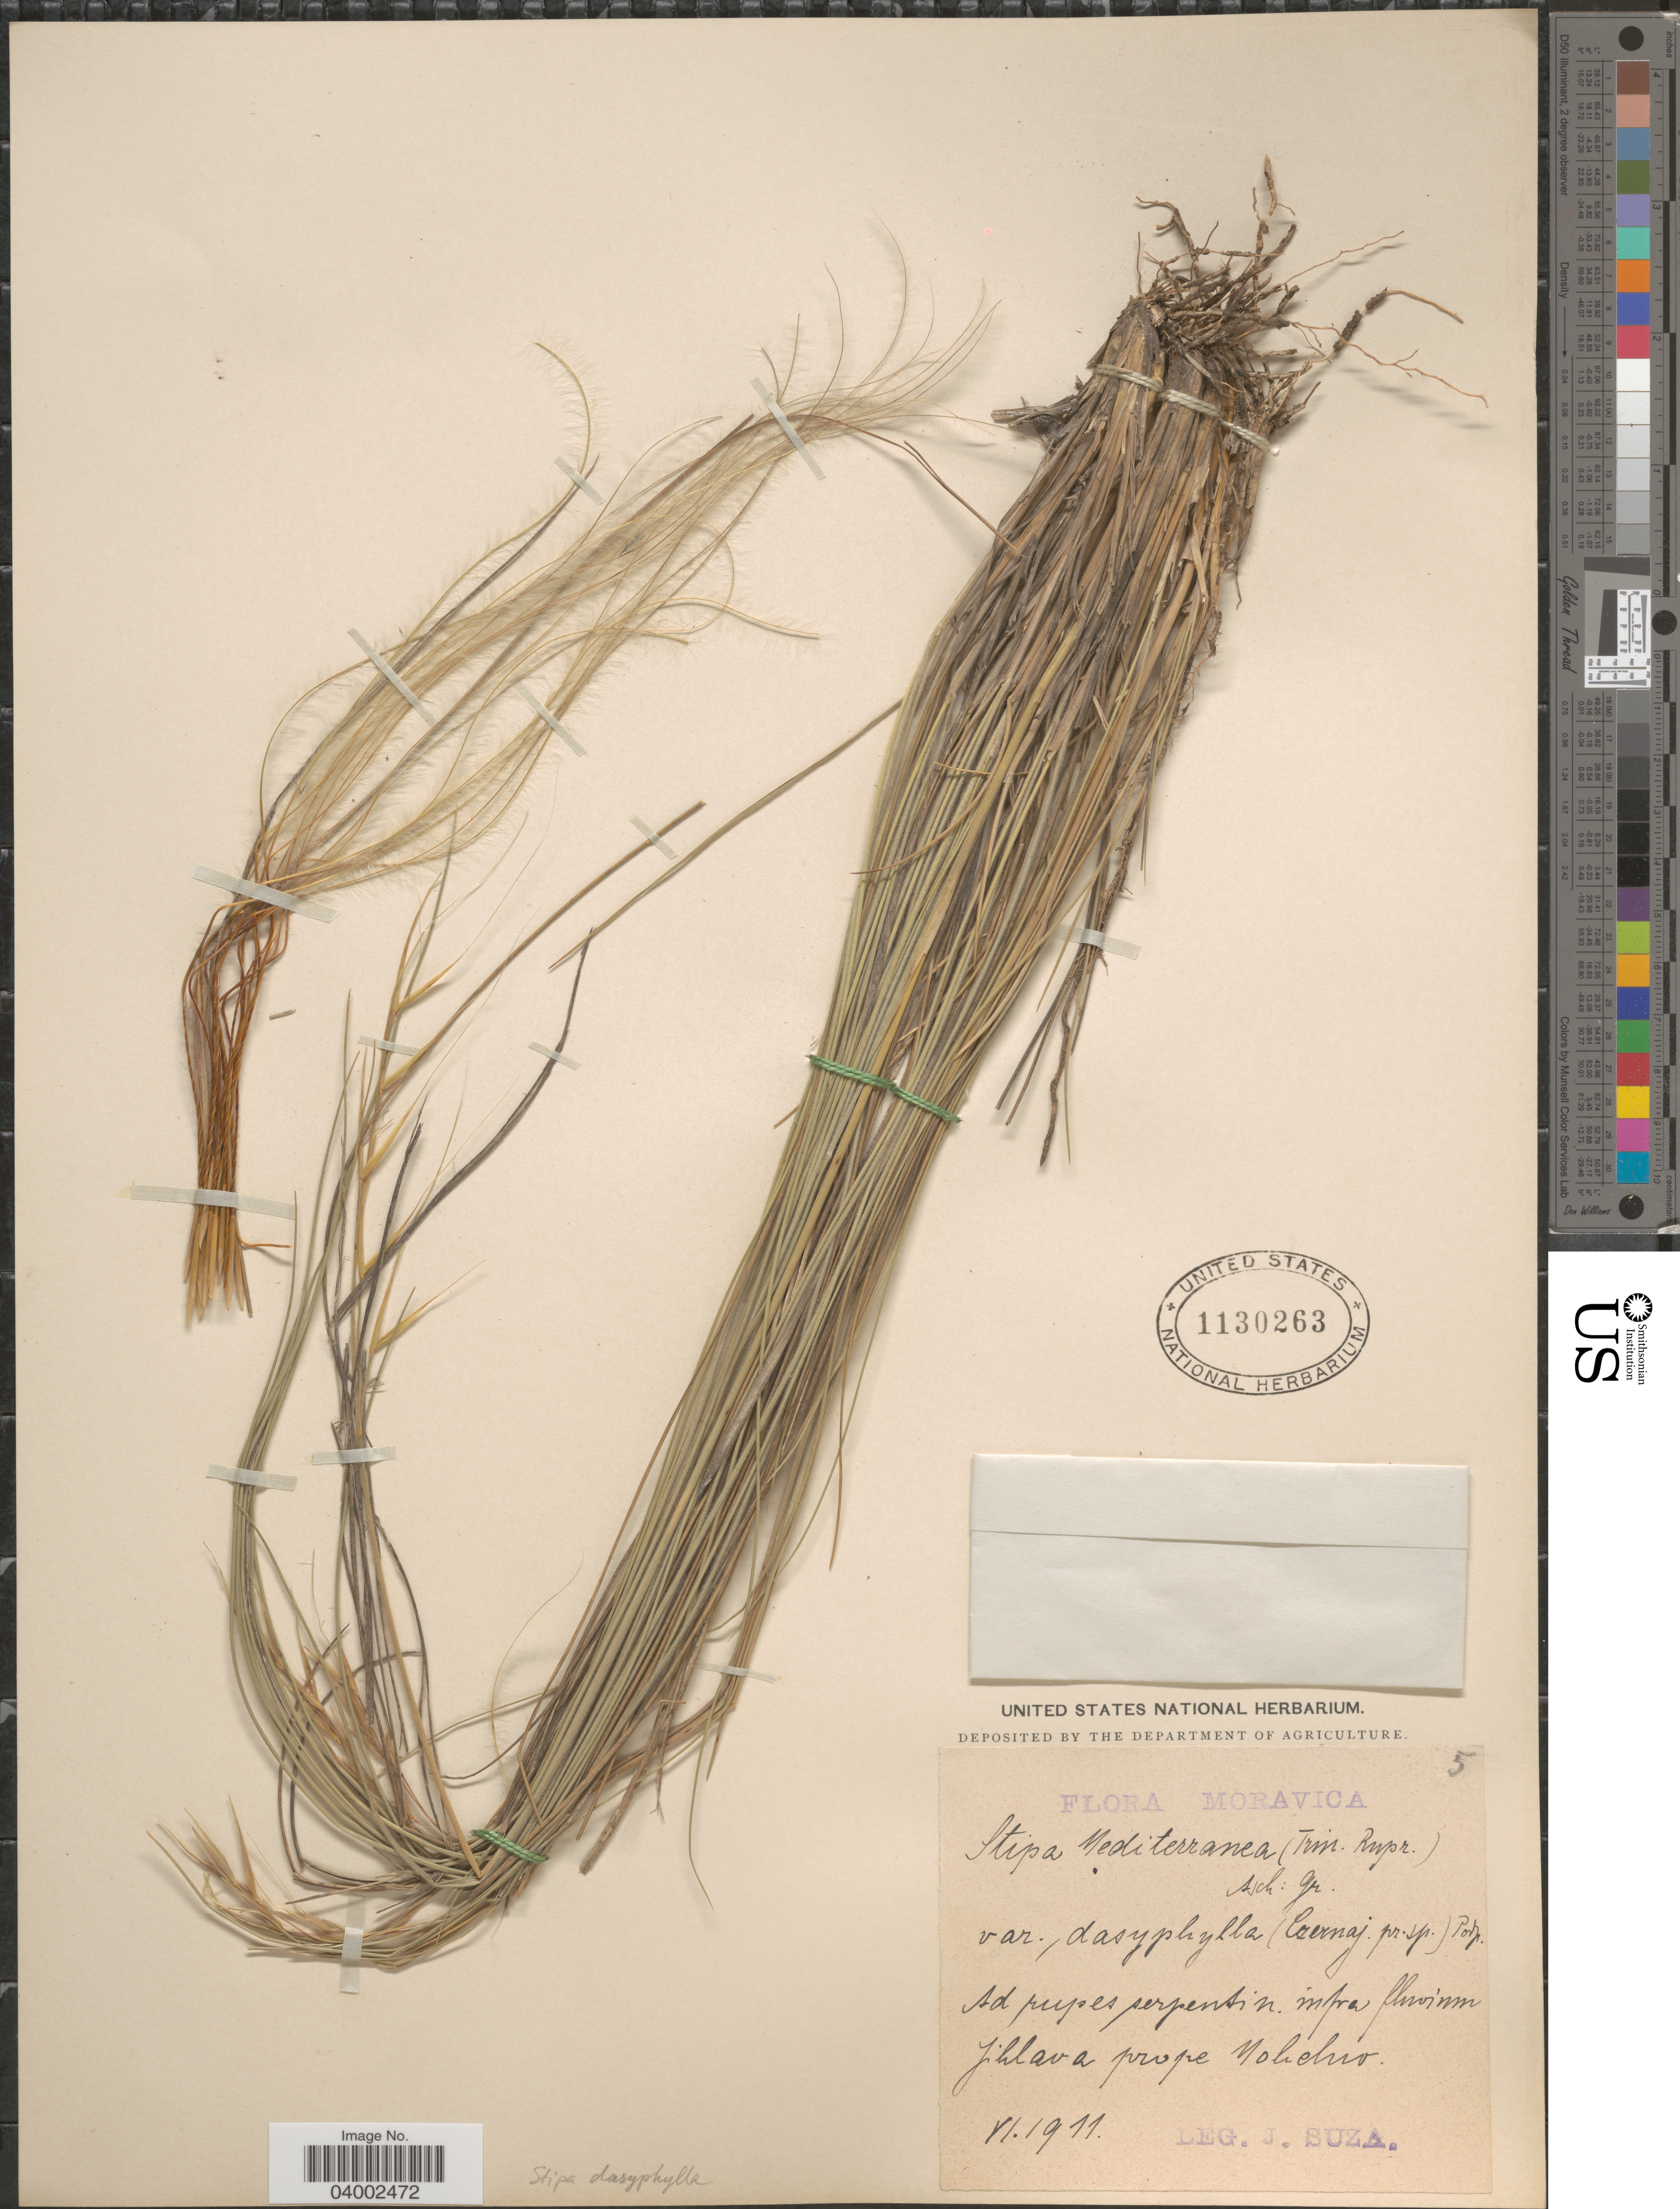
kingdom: Plantae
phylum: Tracheophyta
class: Liliopsida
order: Poales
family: Poaceae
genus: Stipa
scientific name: Stipa dasyphylla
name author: (Lindem.) Czern. ex Trautv.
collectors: J. Suza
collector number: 5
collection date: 1911-06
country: Czechia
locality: Moravica. Ad rupes serpentin. infra fluvium Jihlava prope Mobelno.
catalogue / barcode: US 1130263